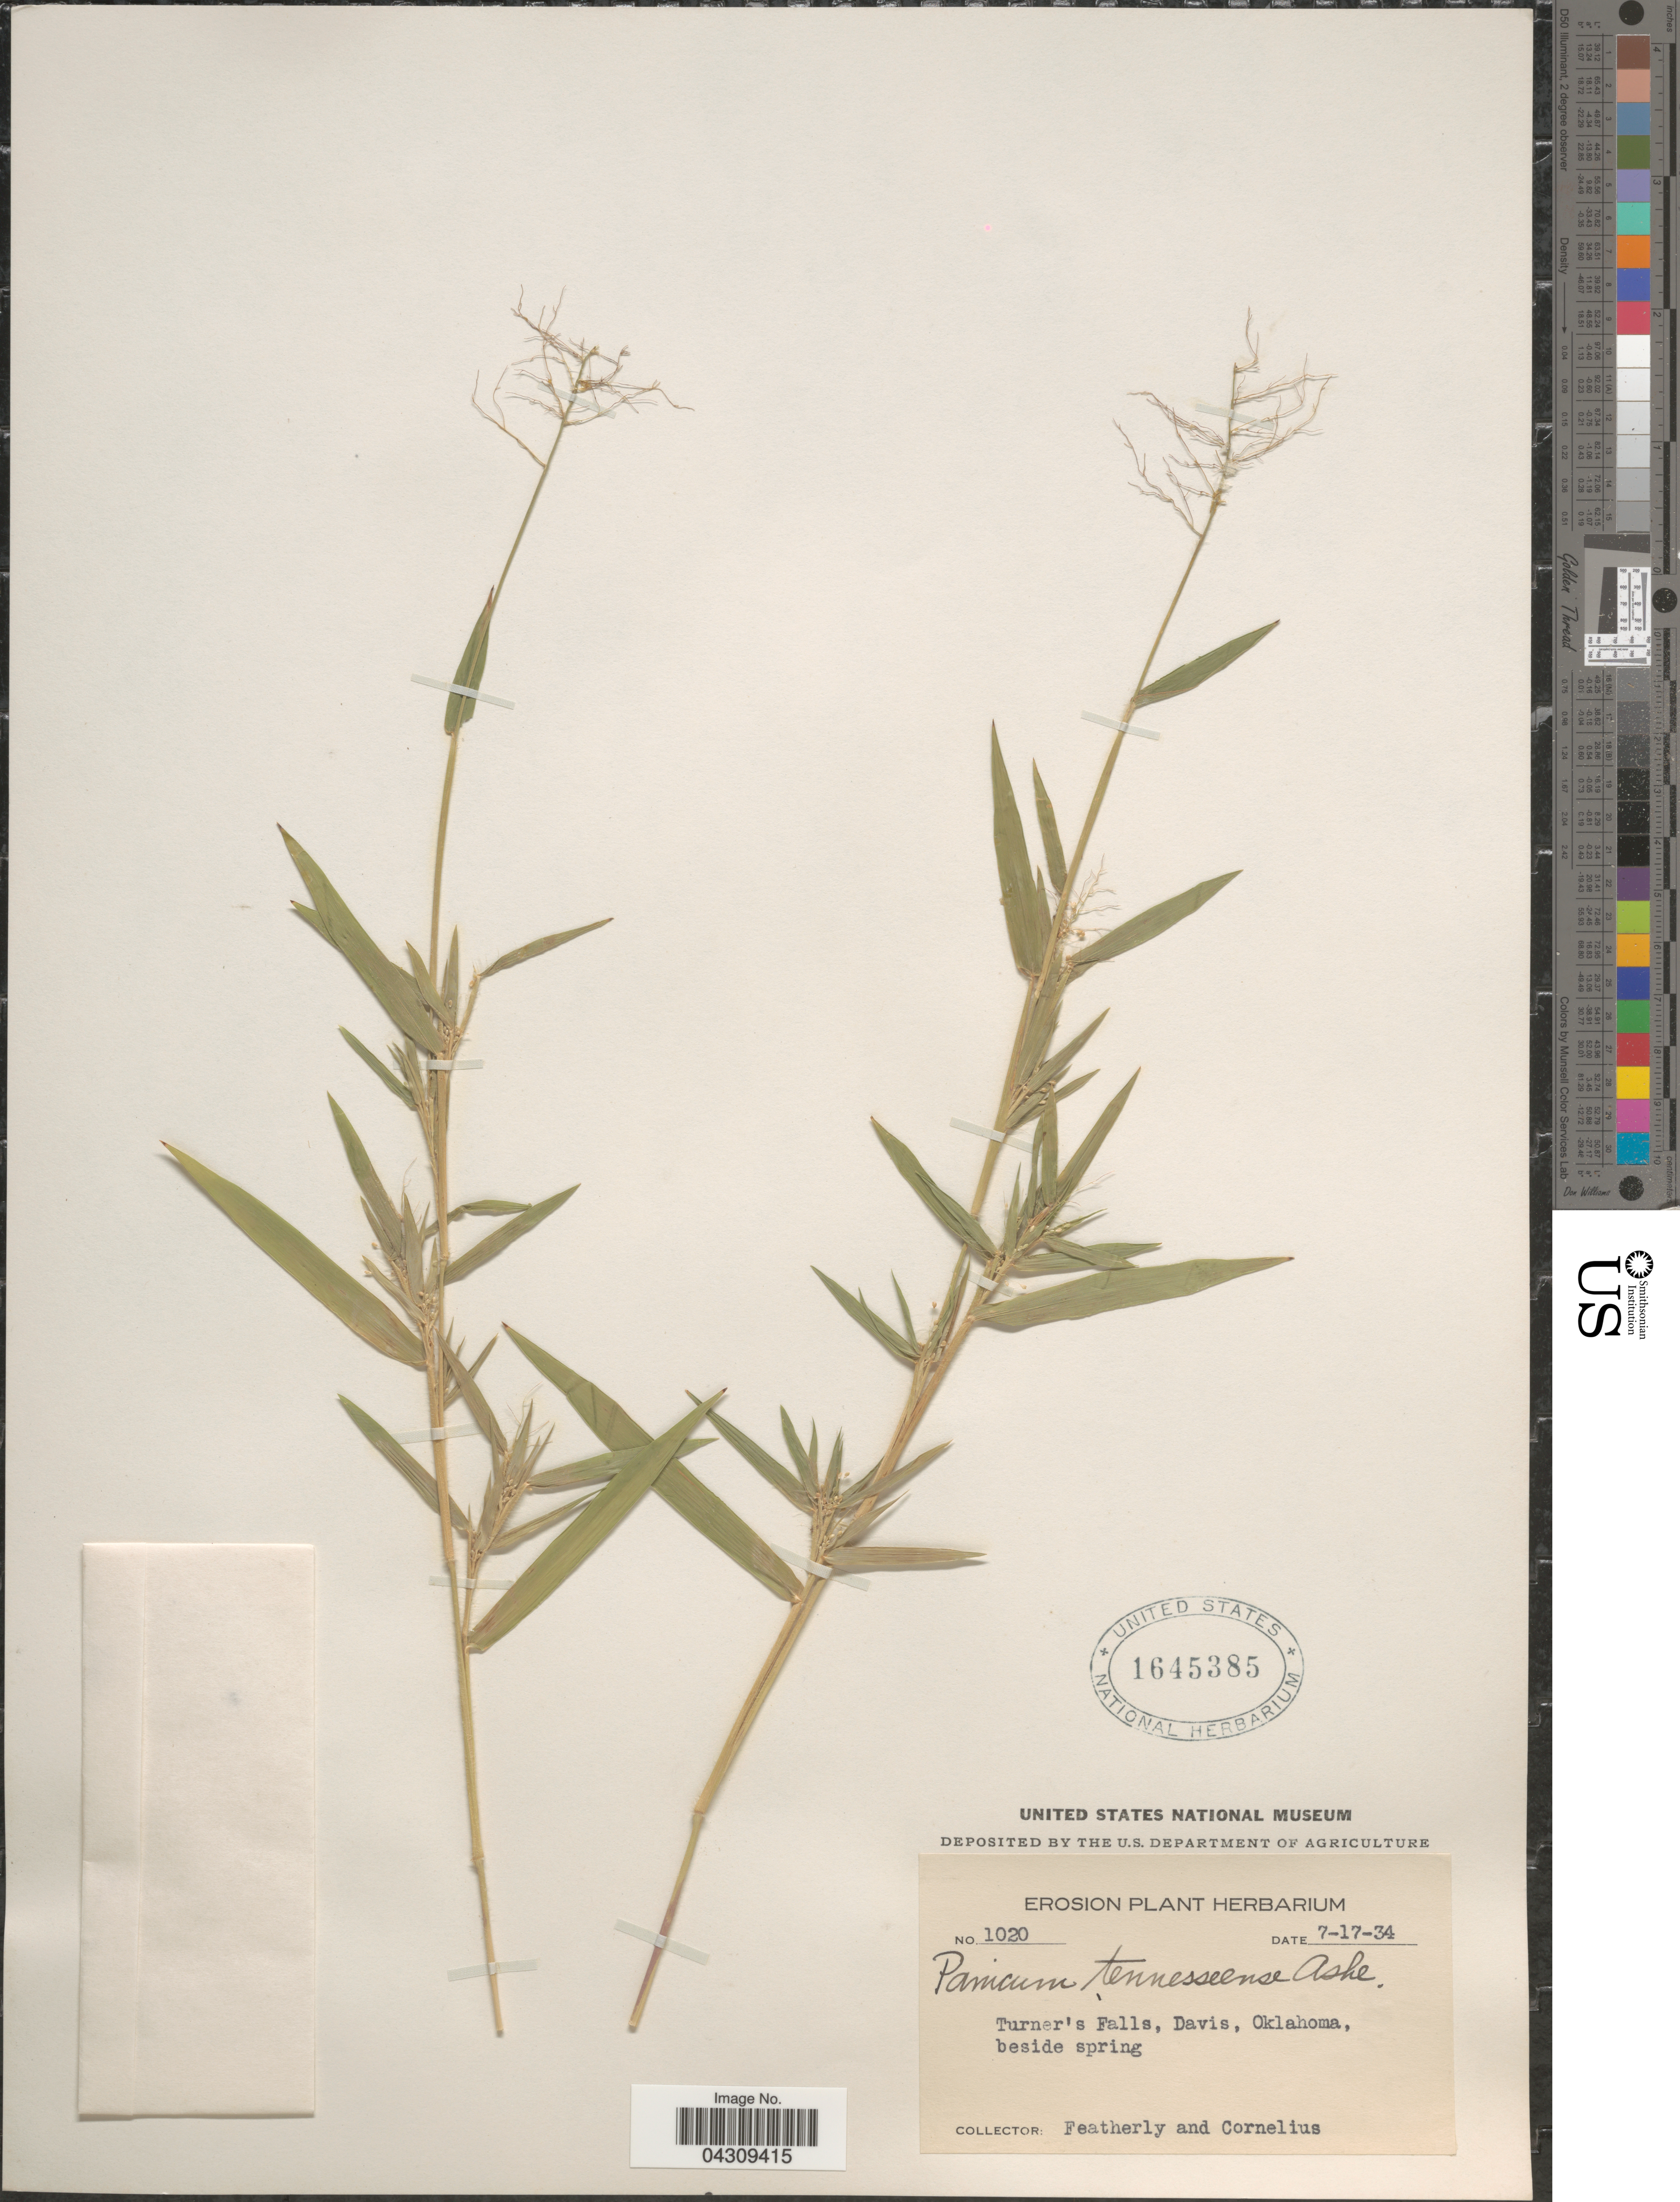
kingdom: Plantae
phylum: Tracheophyta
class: Liliopsida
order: Poales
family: Poaceae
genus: Dichanthelium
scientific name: Dichanthelium acuminatum var. acuminatum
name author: (Sw.) Gould & C.A. Clark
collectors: Featherly & Cornelius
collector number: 1020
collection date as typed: Transcribed d/m/y: 17/7/34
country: United States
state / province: Oklahoma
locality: Turner Fall's, Davis, beside spring.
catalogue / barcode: US 1645385